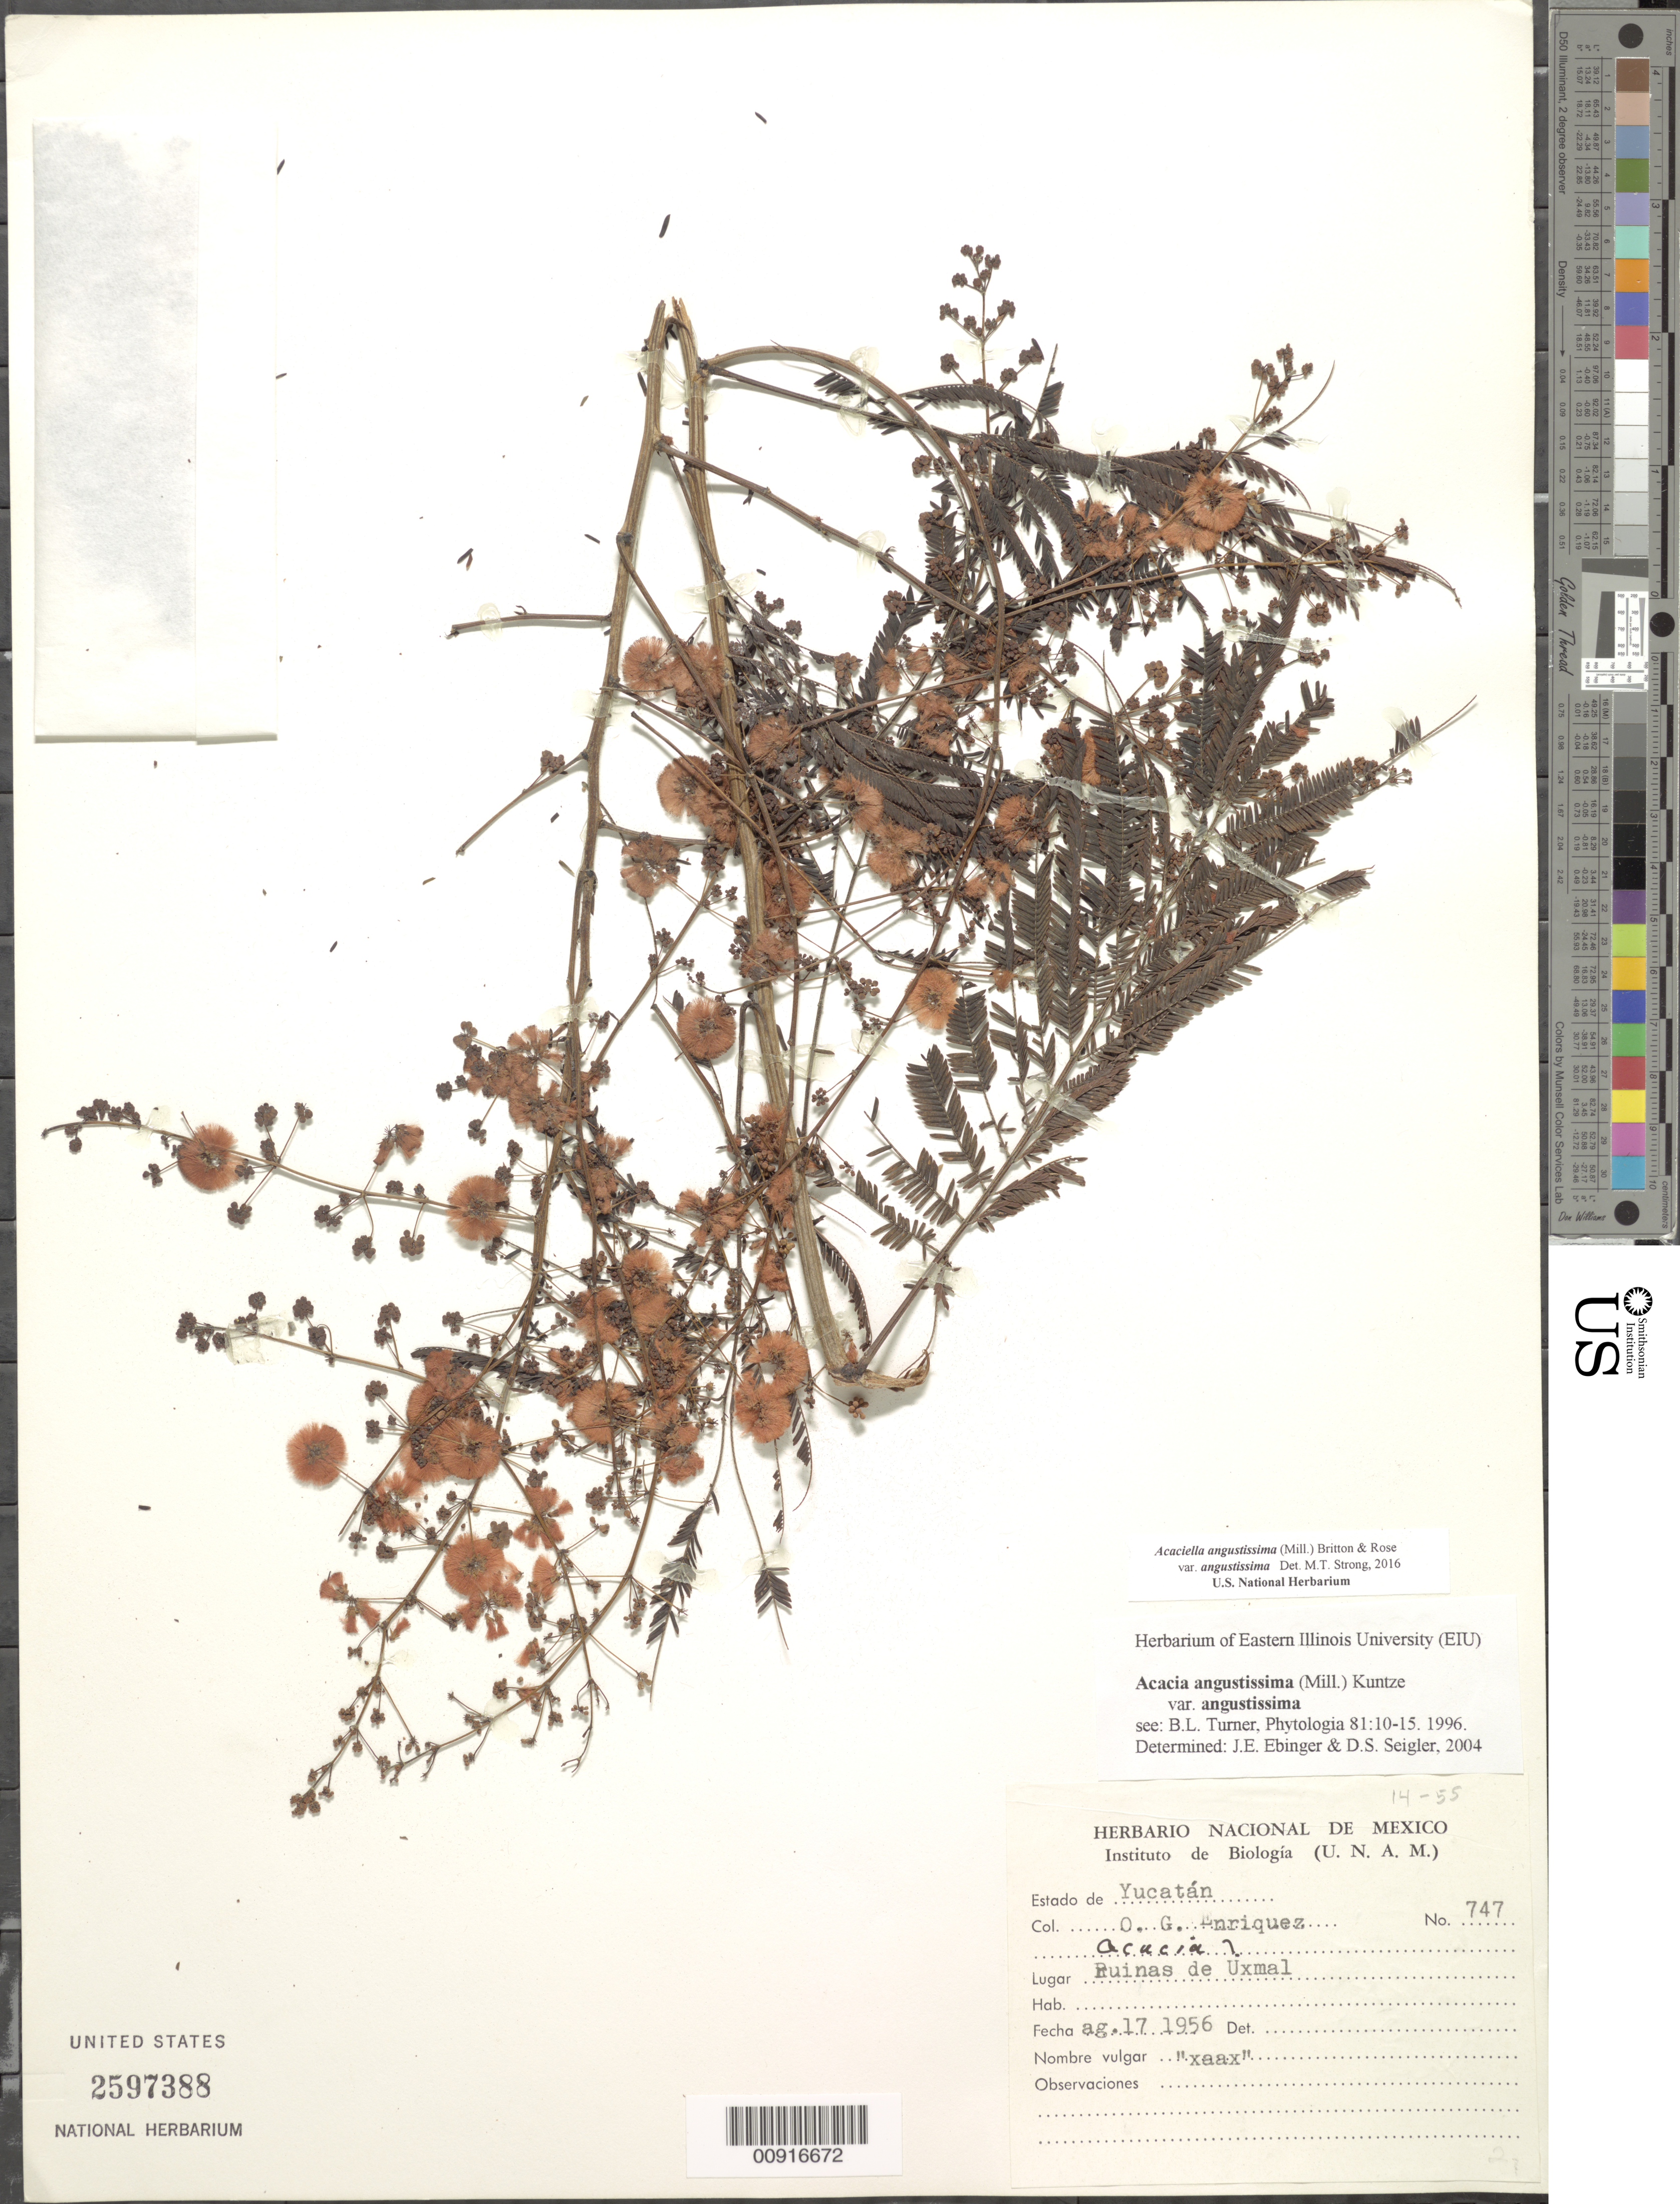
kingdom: Plantae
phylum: Tracheophyta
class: Magnoliopsida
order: Fabales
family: Fabaceae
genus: Acaciella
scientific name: Acaciella angustissima var. angustissima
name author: (Mill.) Britton & Rose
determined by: Strong, M. T., (US), Smithsonian Institution - National Museum of Natural History (UNITED STATES)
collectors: O. Enriquez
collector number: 747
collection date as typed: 17 Aug 1956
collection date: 1956-08-17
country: Mexico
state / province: Yucatán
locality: Ruinas de Uxmal.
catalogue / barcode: US 2597388